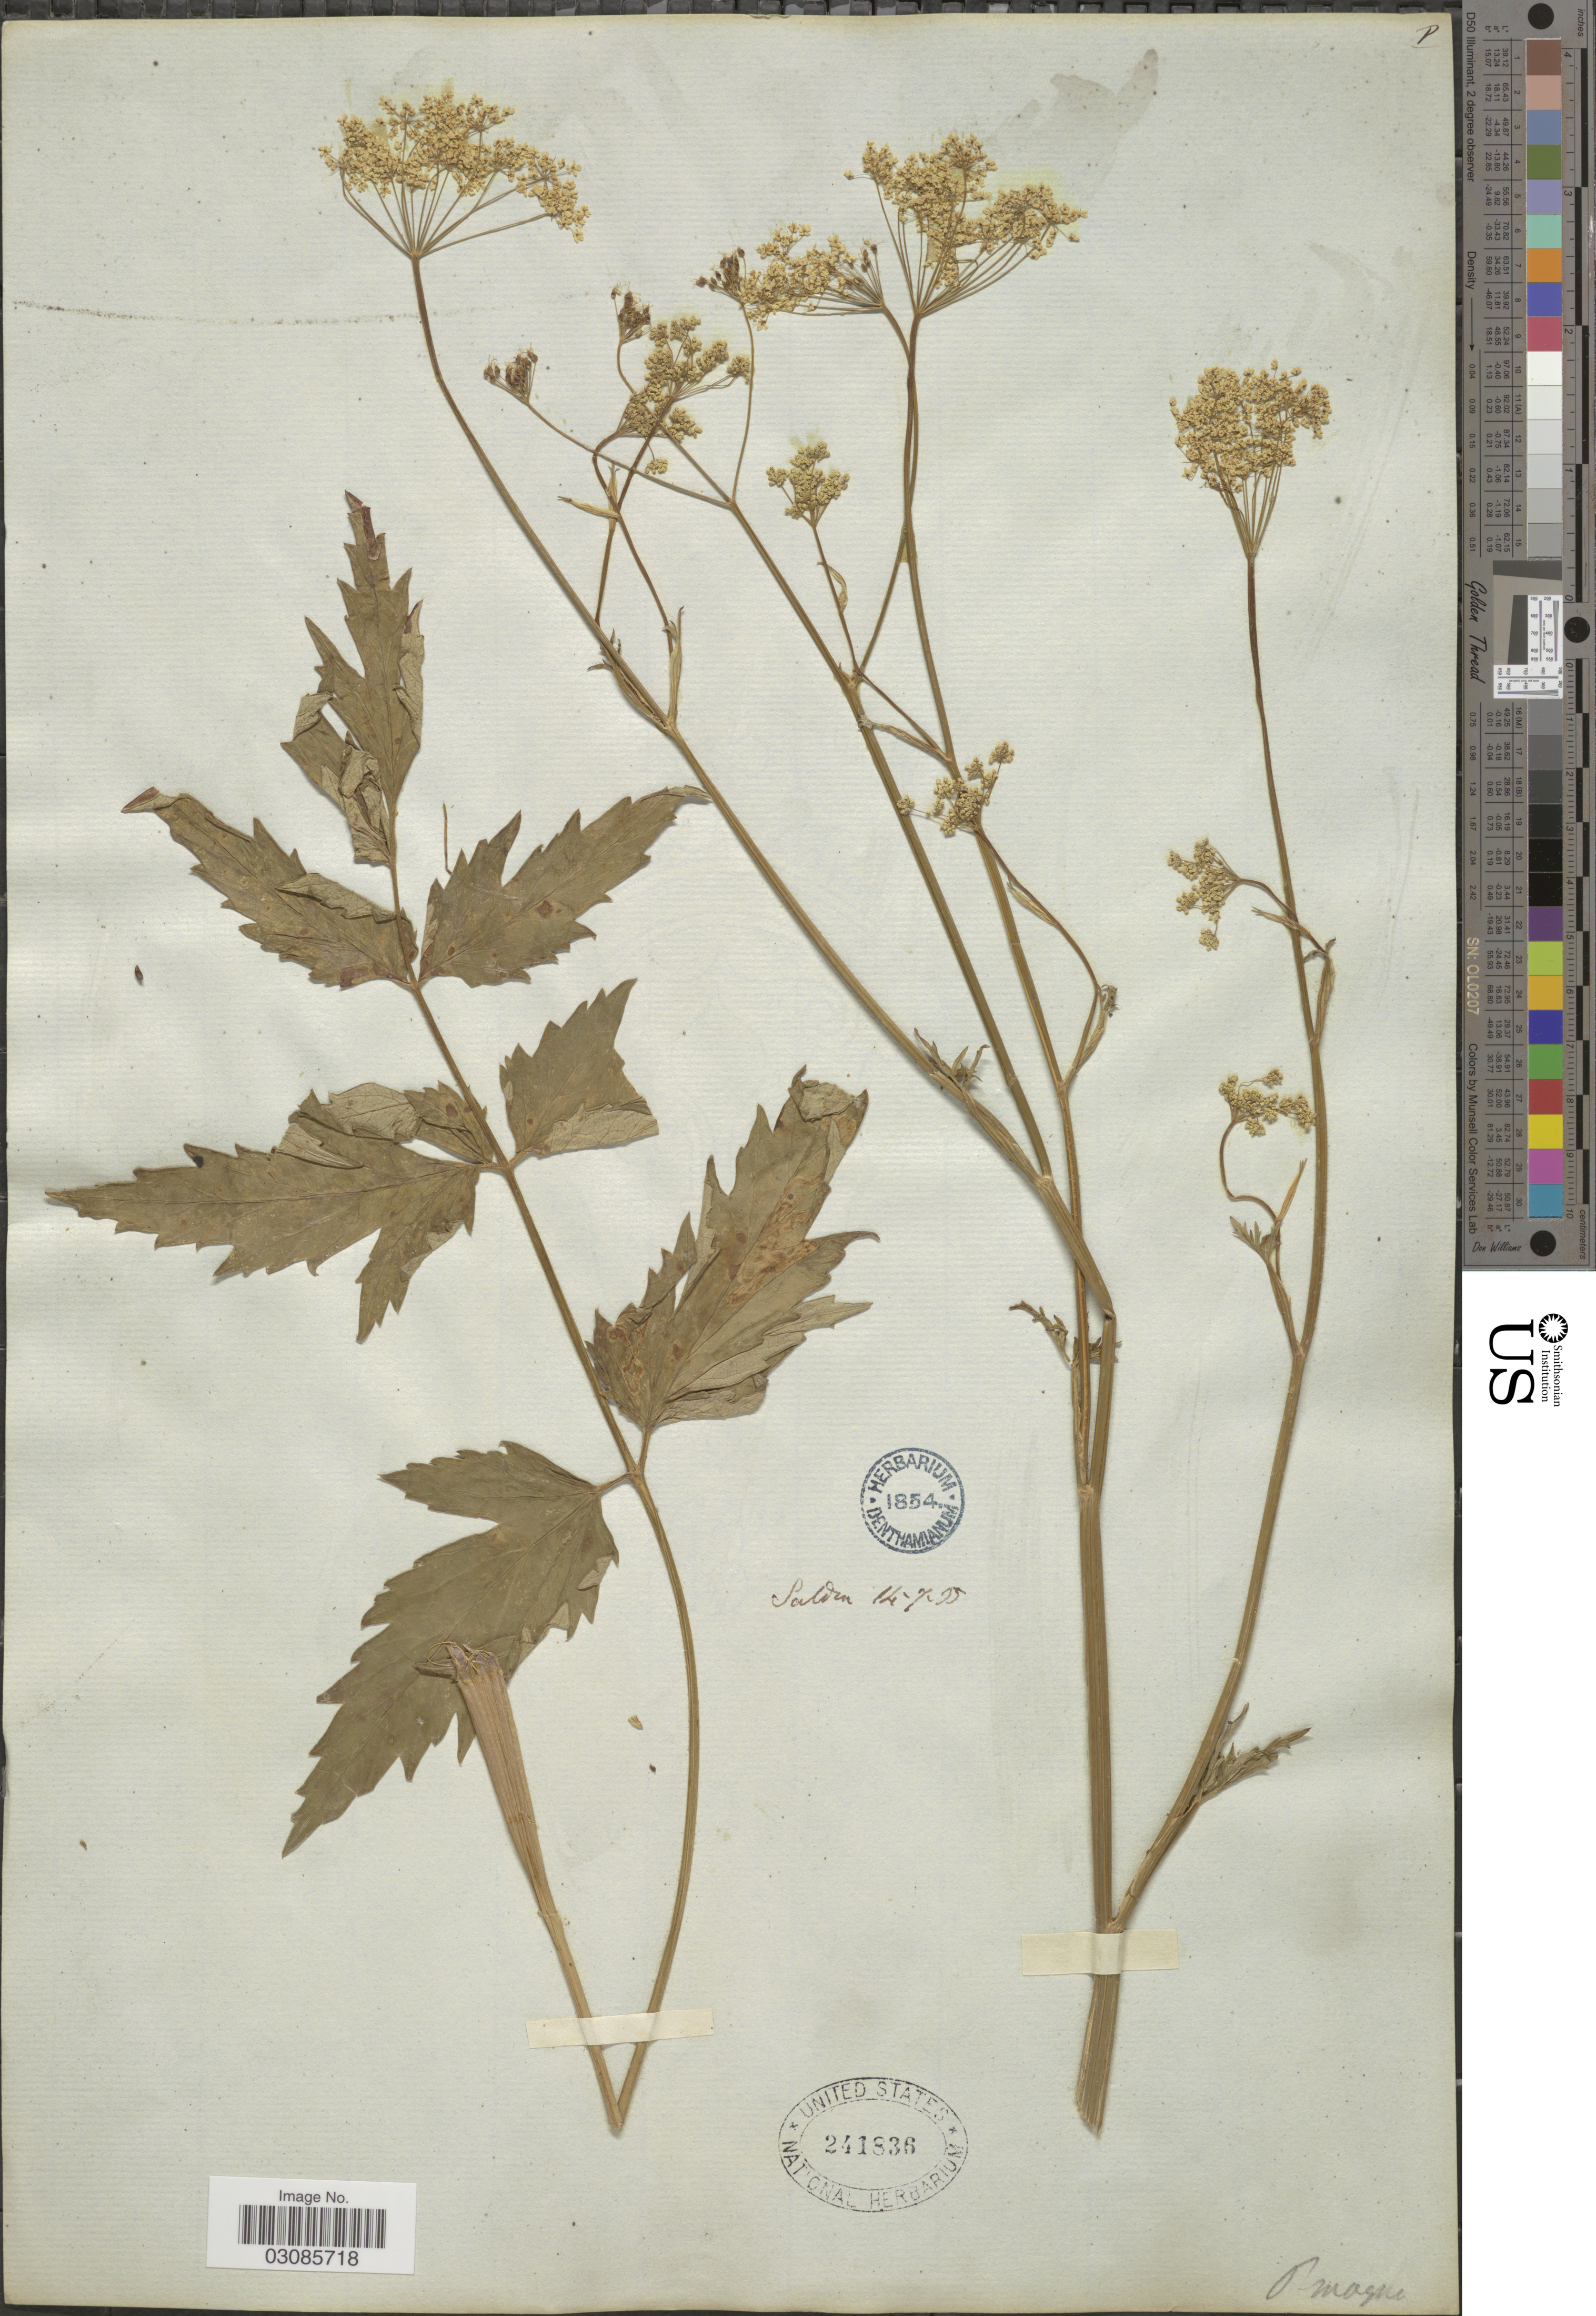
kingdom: Plantae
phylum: Tracheophyta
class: Magnoliopsida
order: Apiales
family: Apiaceae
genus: Pimpinella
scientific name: Pimpinella magna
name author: L.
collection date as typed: Transcribed d/m/y: 14/7/35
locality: Salden. [interpreted]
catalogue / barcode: US 241836